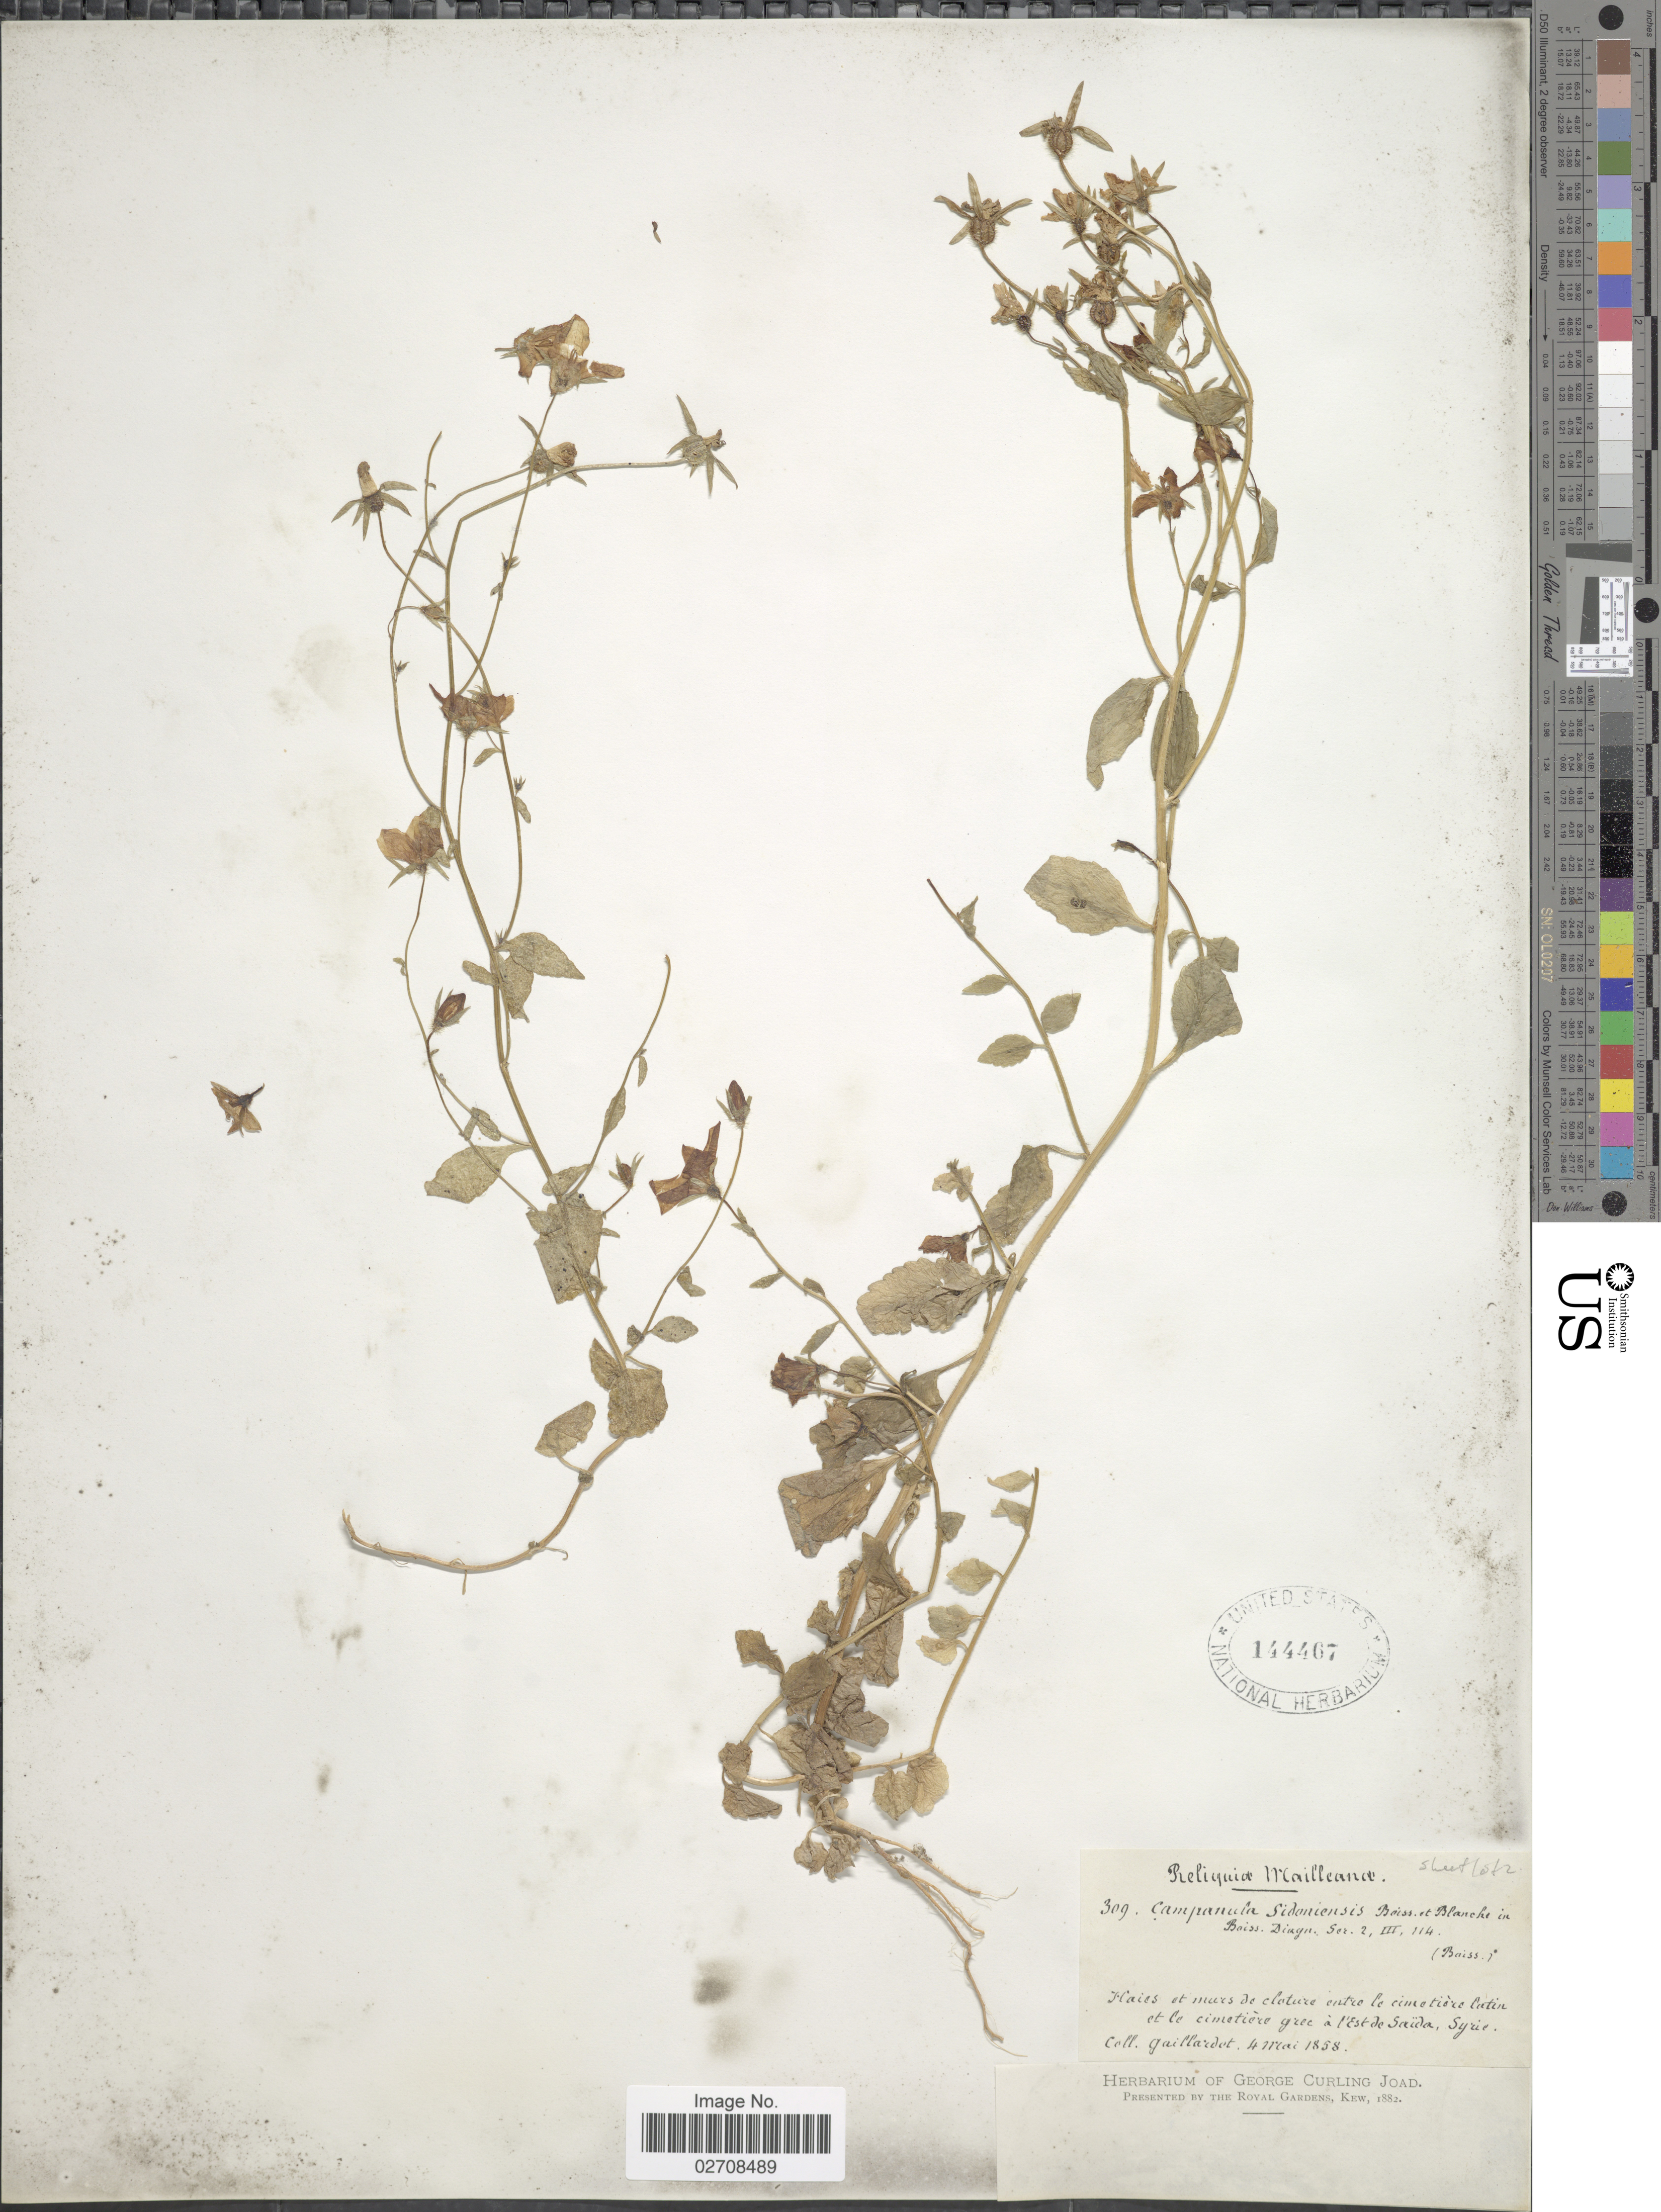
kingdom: Plantae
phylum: Tracheophyta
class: Magnoliopsida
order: Asterales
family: Campanulaceae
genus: Campanula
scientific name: Campanula sidoniensis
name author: Boiss. & Blanche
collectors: -. Gaillardet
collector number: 309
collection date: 1858-05-04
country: Syria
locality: Haies et mars de claturo entro le cimotioro latin et le cimotioro grec a l'Est de Saida. [interpreted]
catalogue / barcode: US 144467